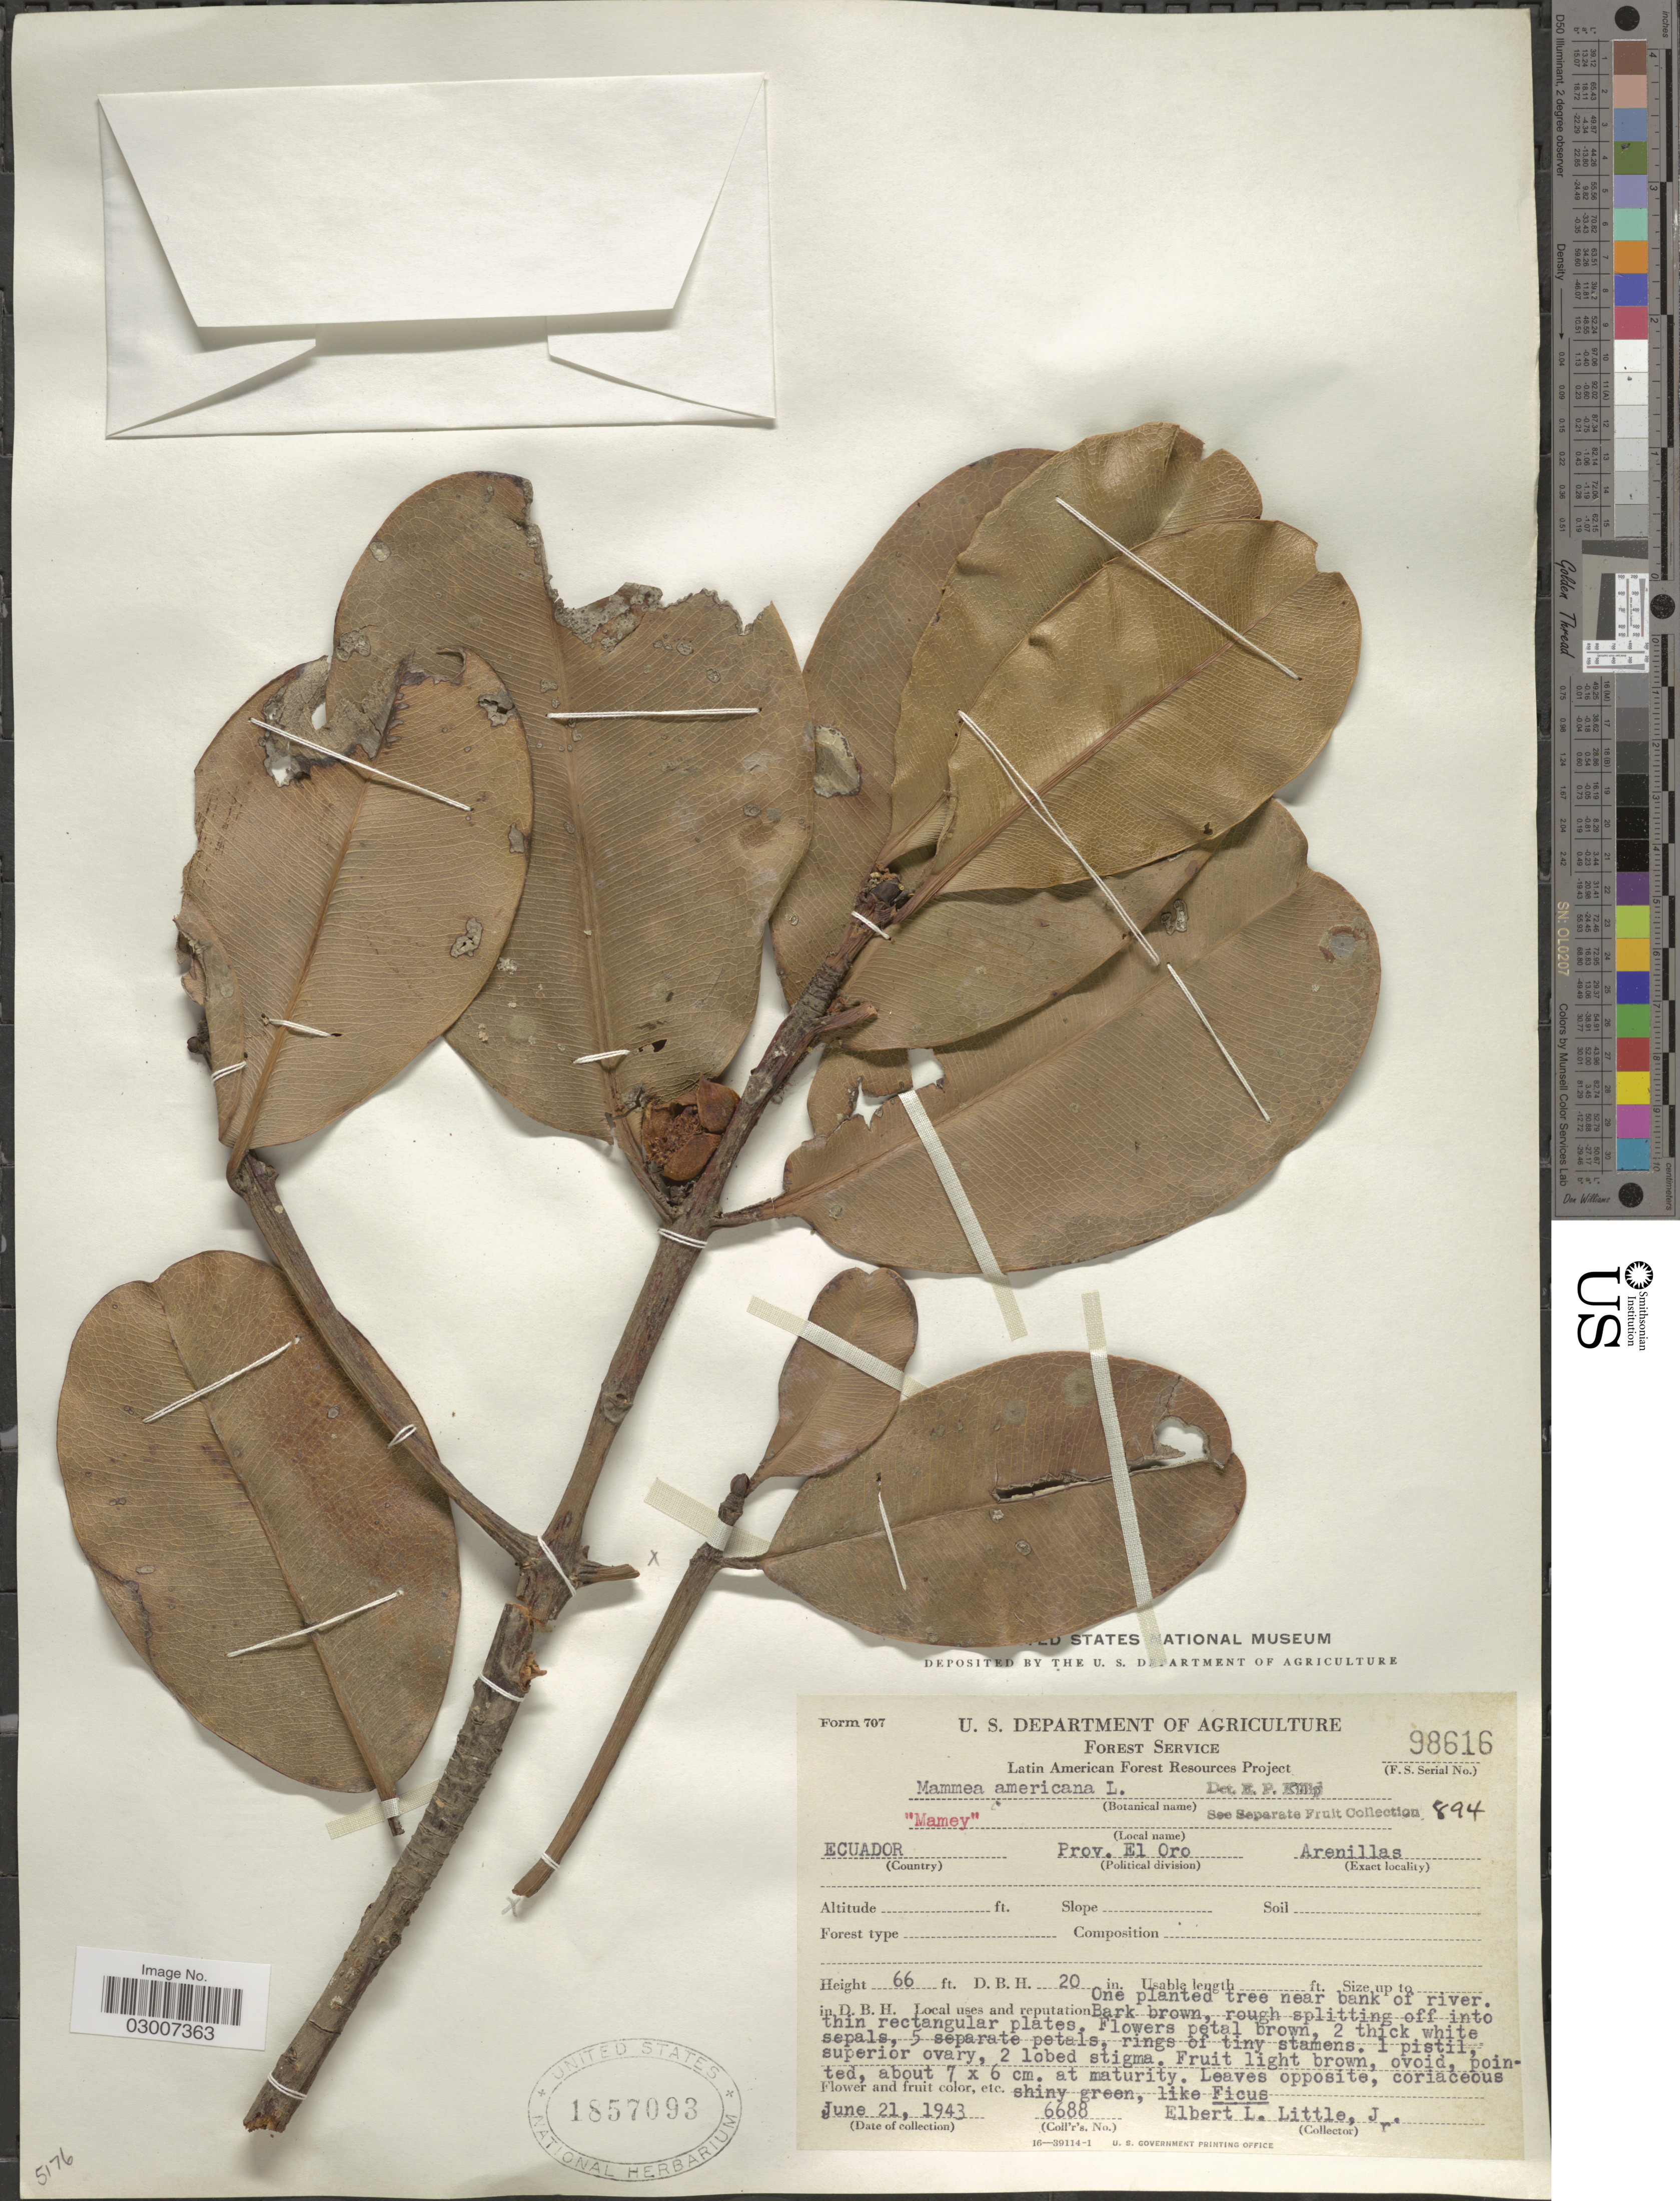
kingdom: Plantae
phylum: Tracheophyta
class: Magnoliopsida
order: Malpighiales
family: Calophyllaceae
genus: Mammea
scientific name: Mammea americana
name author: L.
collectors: E. L. Little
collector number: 6688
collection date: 1943-06-21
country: Ecuador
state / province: El Oro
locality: Prov. El Oro. Arenillas.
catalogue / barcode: US 1857093